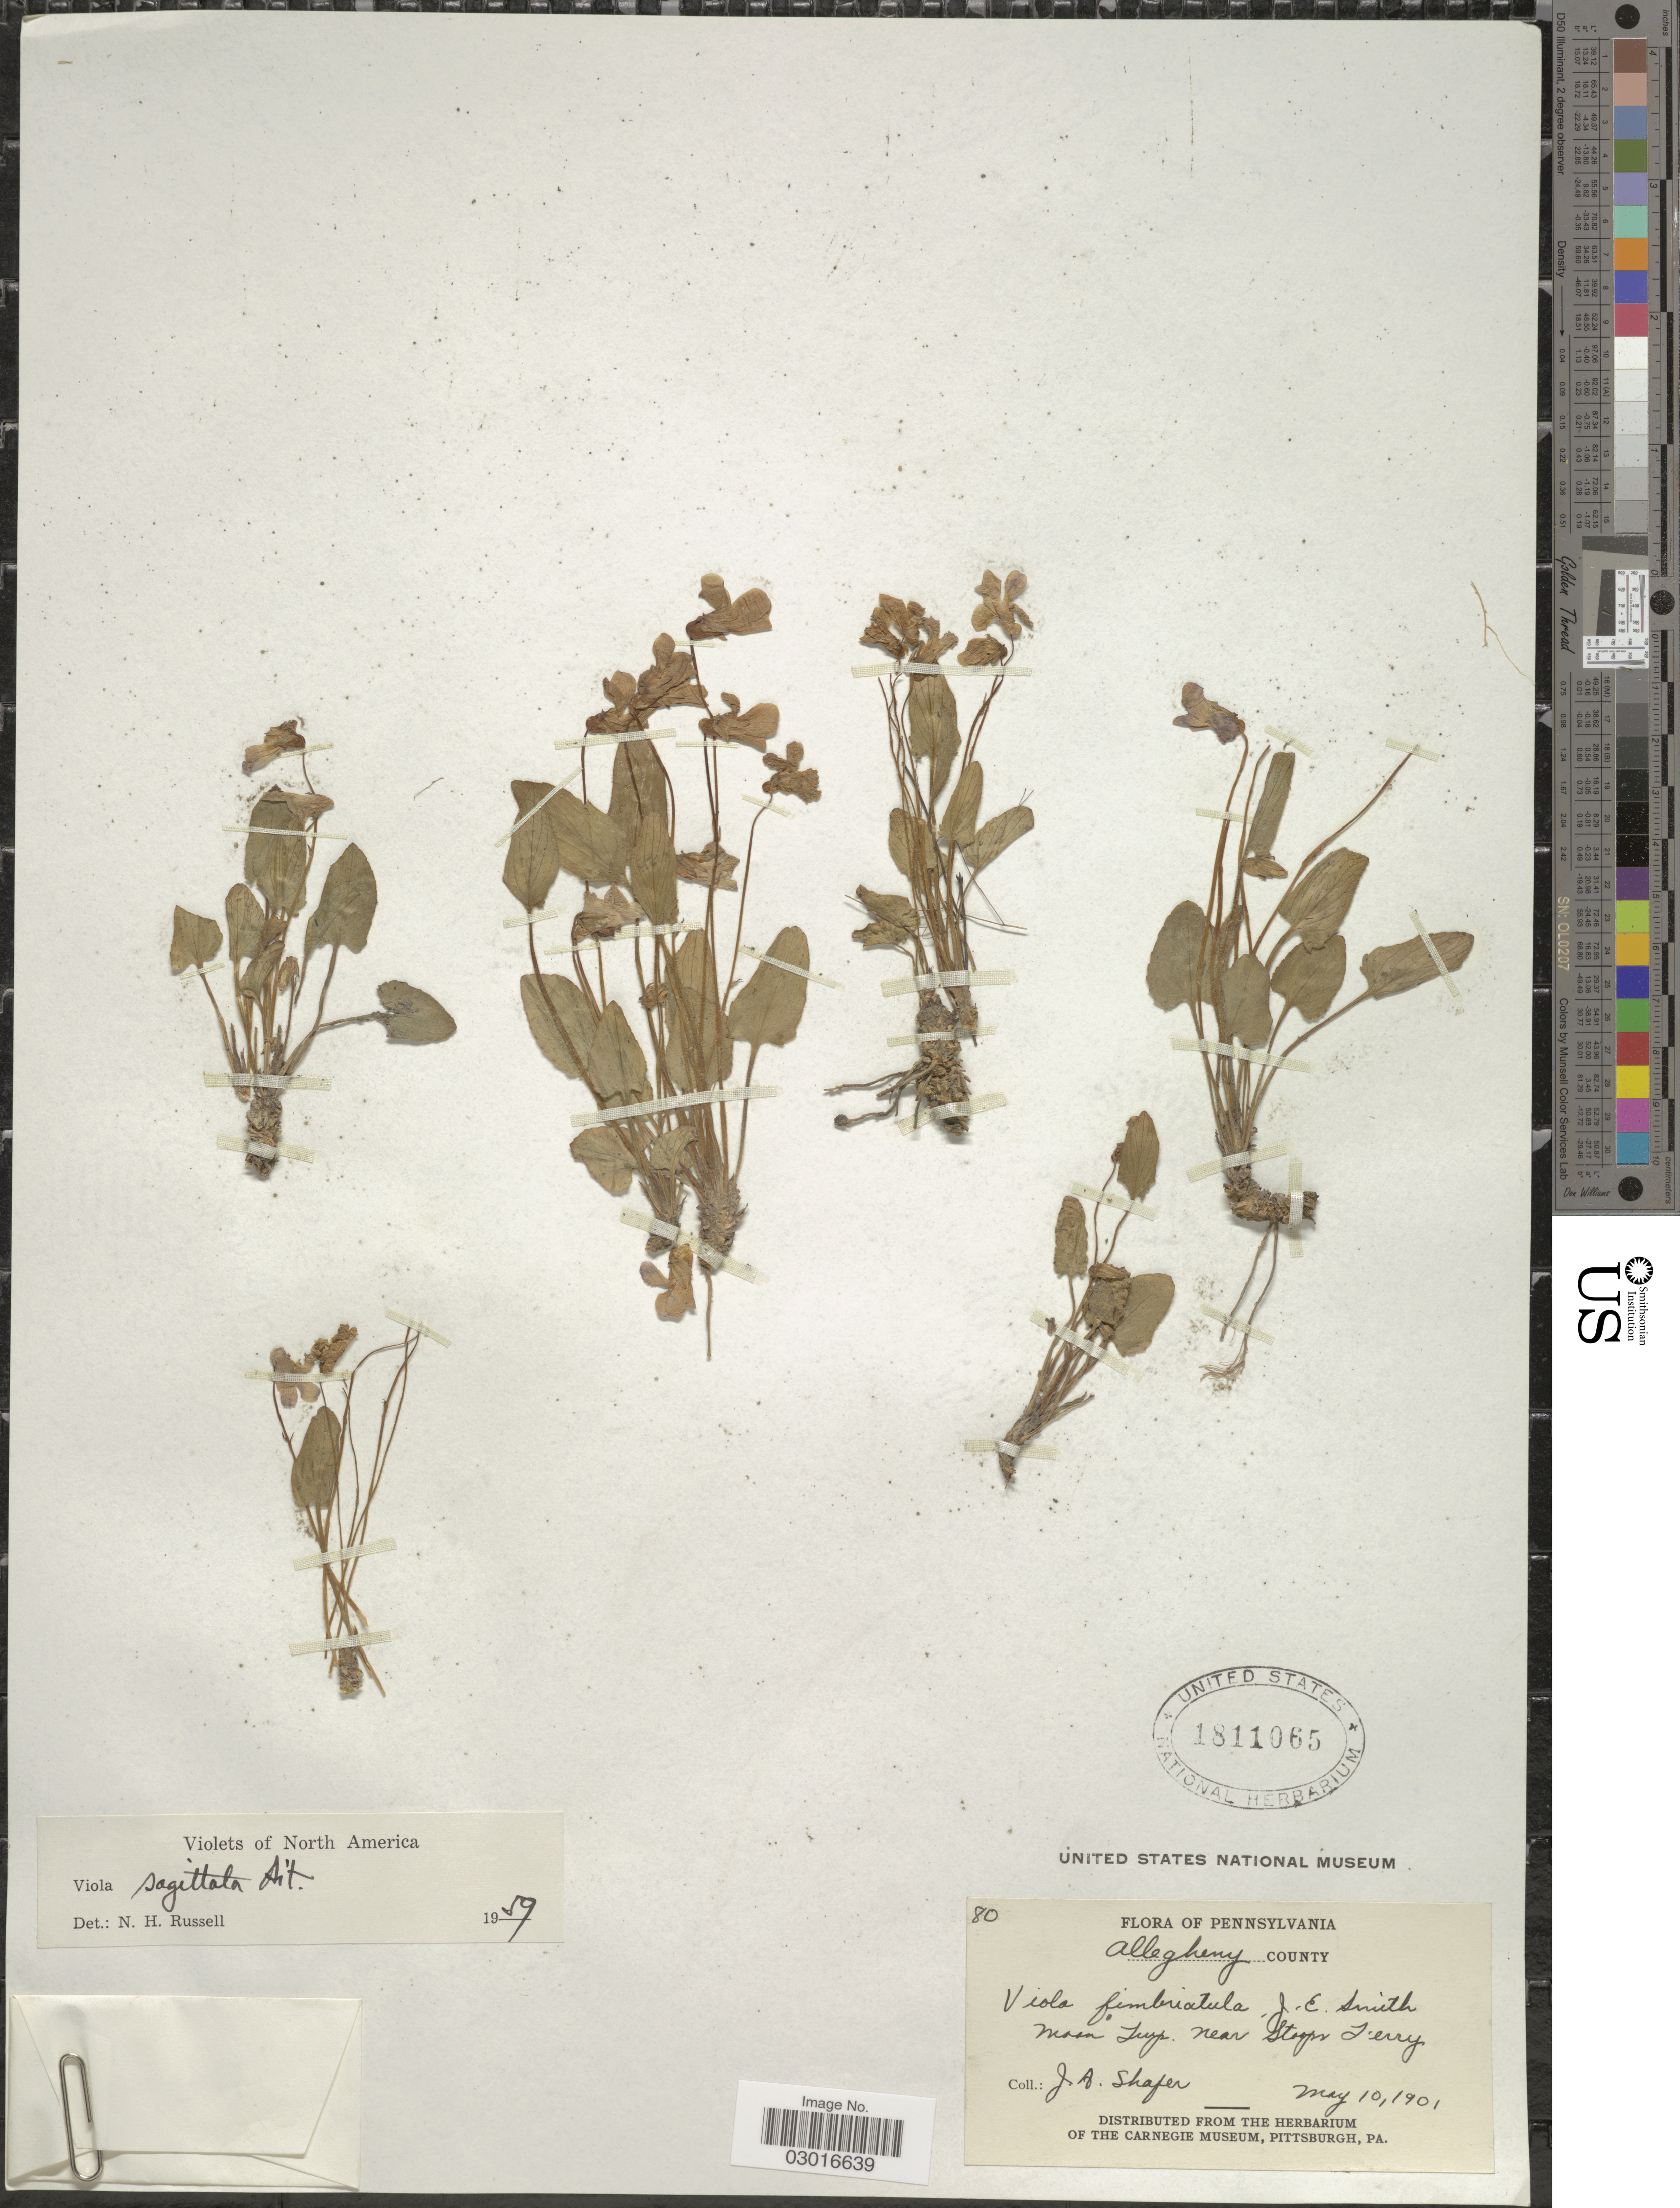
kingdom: Plantae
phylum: Tracheophyta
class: Magnoliopsida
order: Malpighiales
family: Violaceae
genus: Viola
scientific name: Viola sagittata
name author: Aiton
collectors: J. A. Shafer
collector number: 80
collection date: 1901-05-10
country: United States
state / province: Pennsylvania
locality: Allegheny County. Moon Twp. near Stoops Jerry.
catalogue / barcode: US 1811065